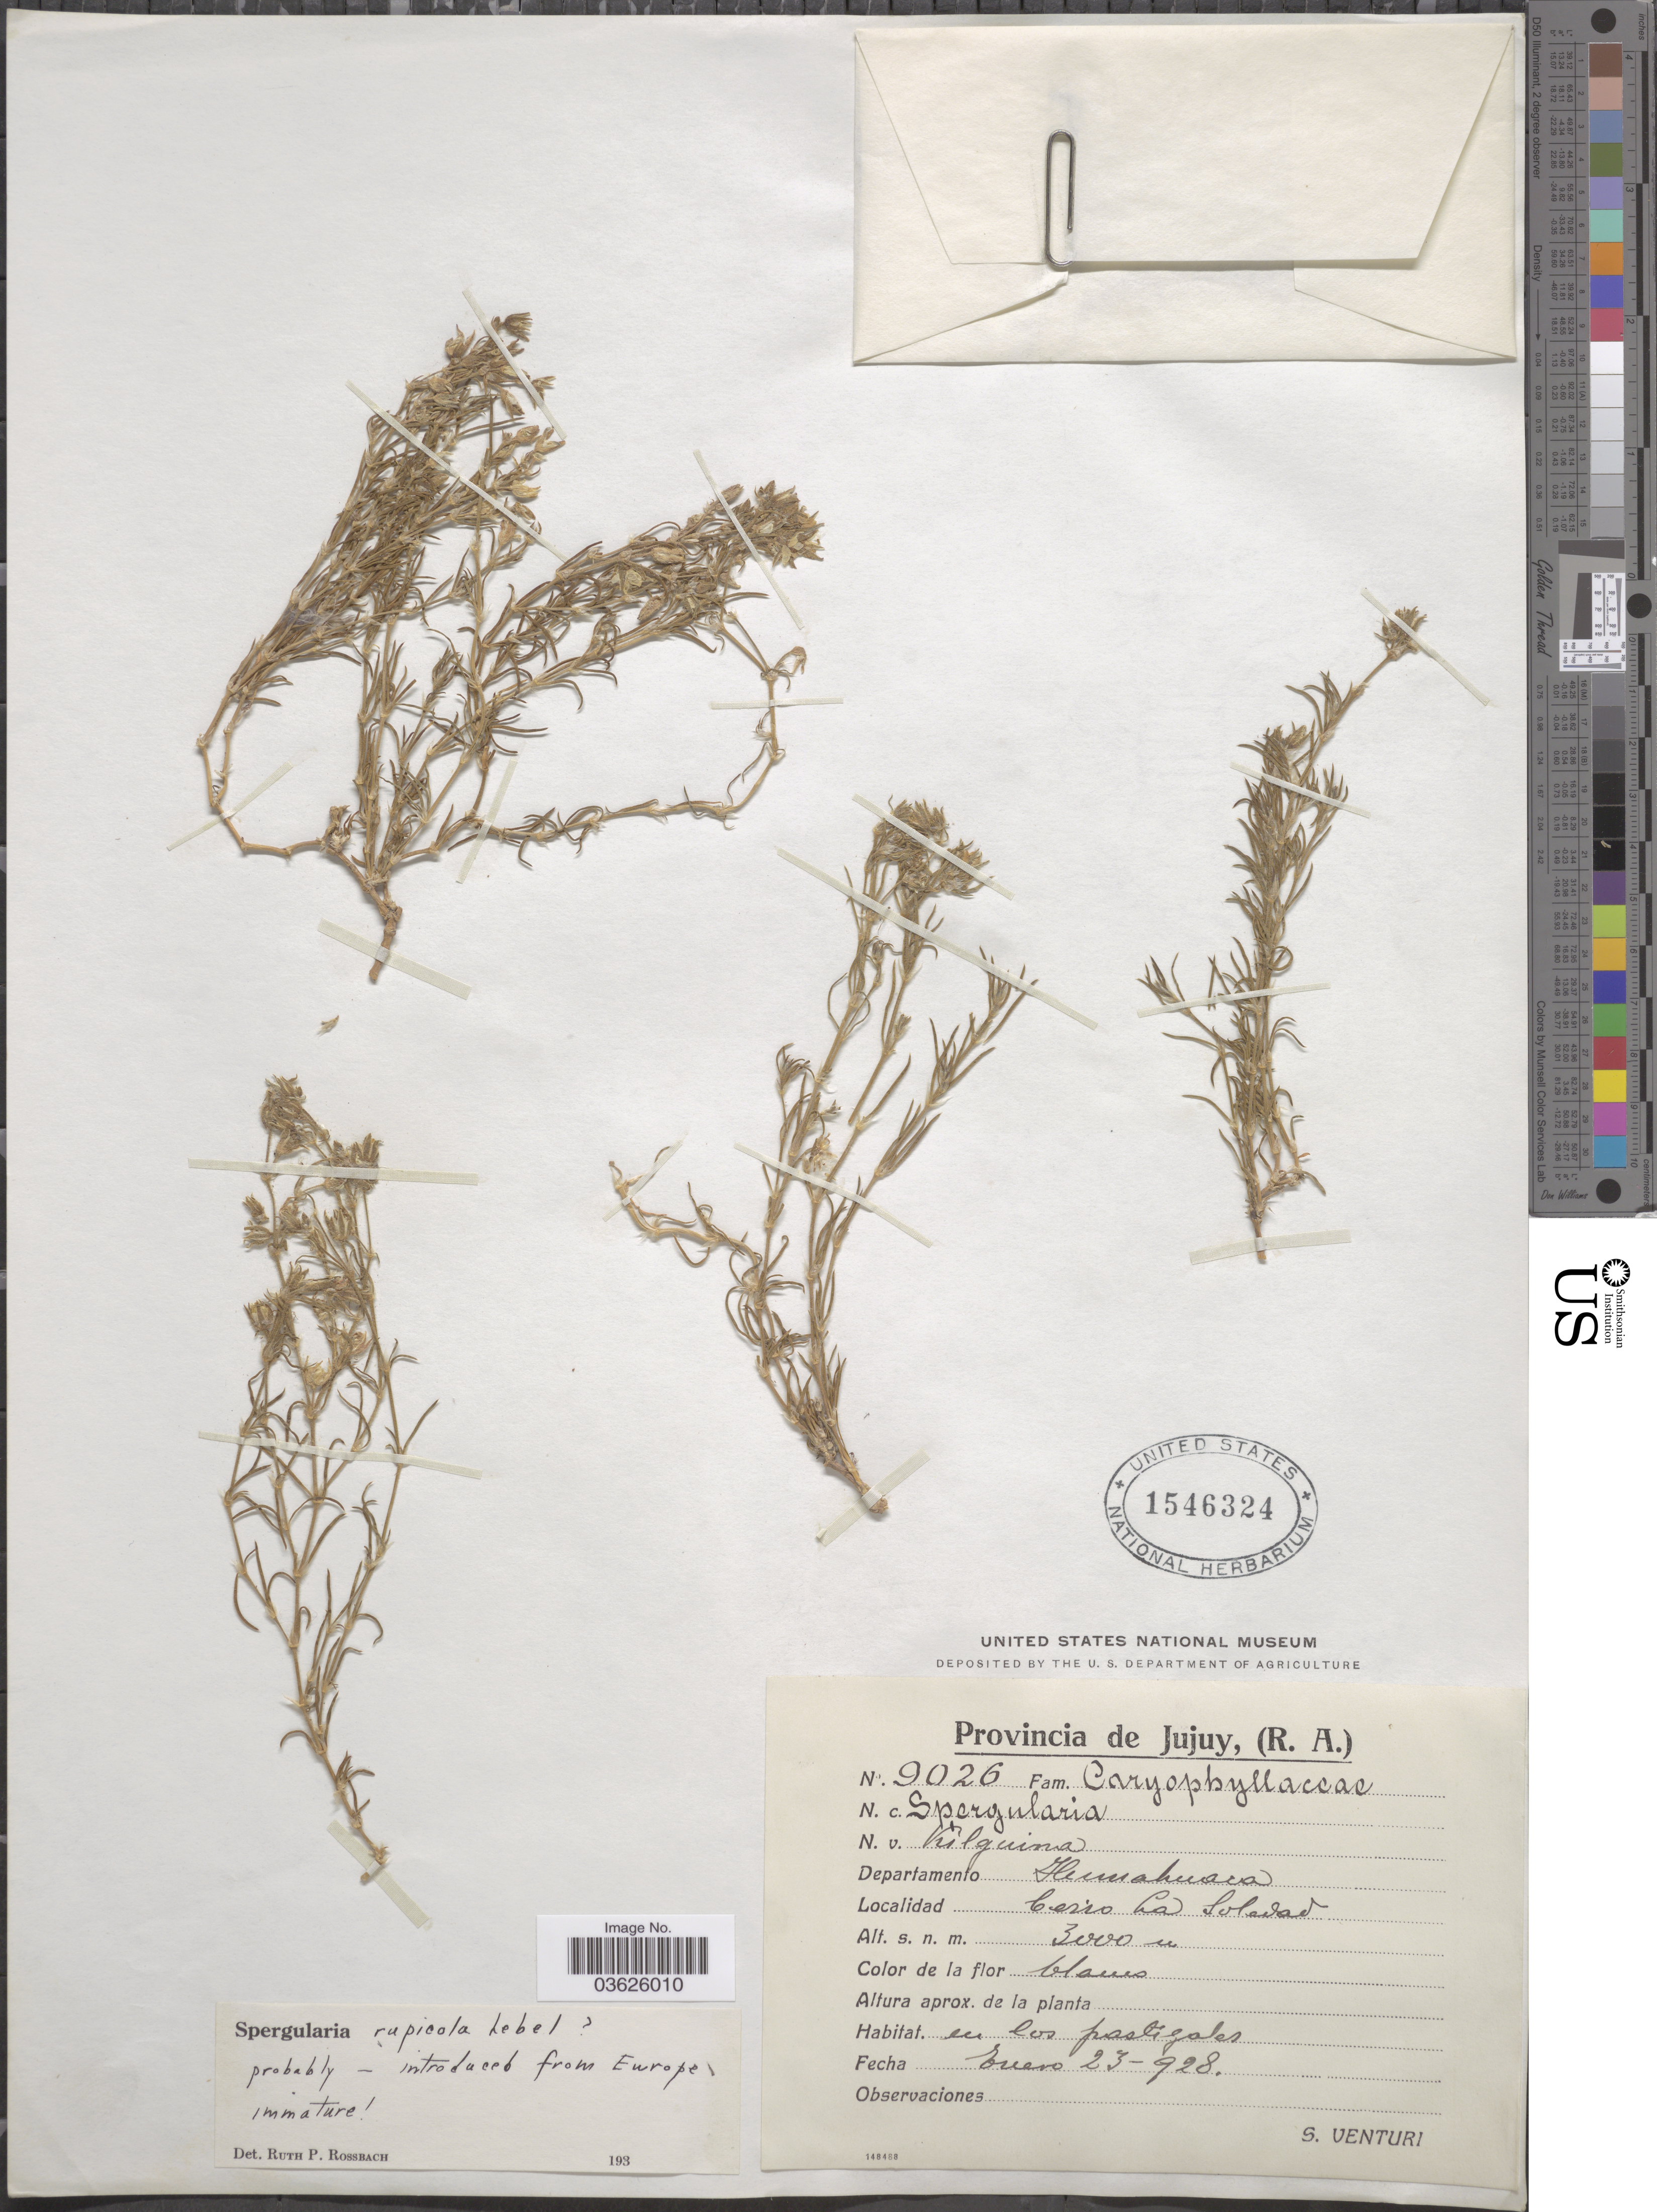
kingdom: Plantae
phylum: Tracheophyta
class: Magnoliopsida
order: Caryophyllales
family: Caryophyllaceae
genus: Spergularia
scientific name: Spergularia rupicola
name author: Lebel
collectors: S. Venturi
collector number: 9026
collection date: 1928-01-23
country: Argentina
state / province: Jujuy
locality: Departamento Humahuaca. Cerro La Soledad.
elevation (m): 3000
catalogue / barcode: US 1546324